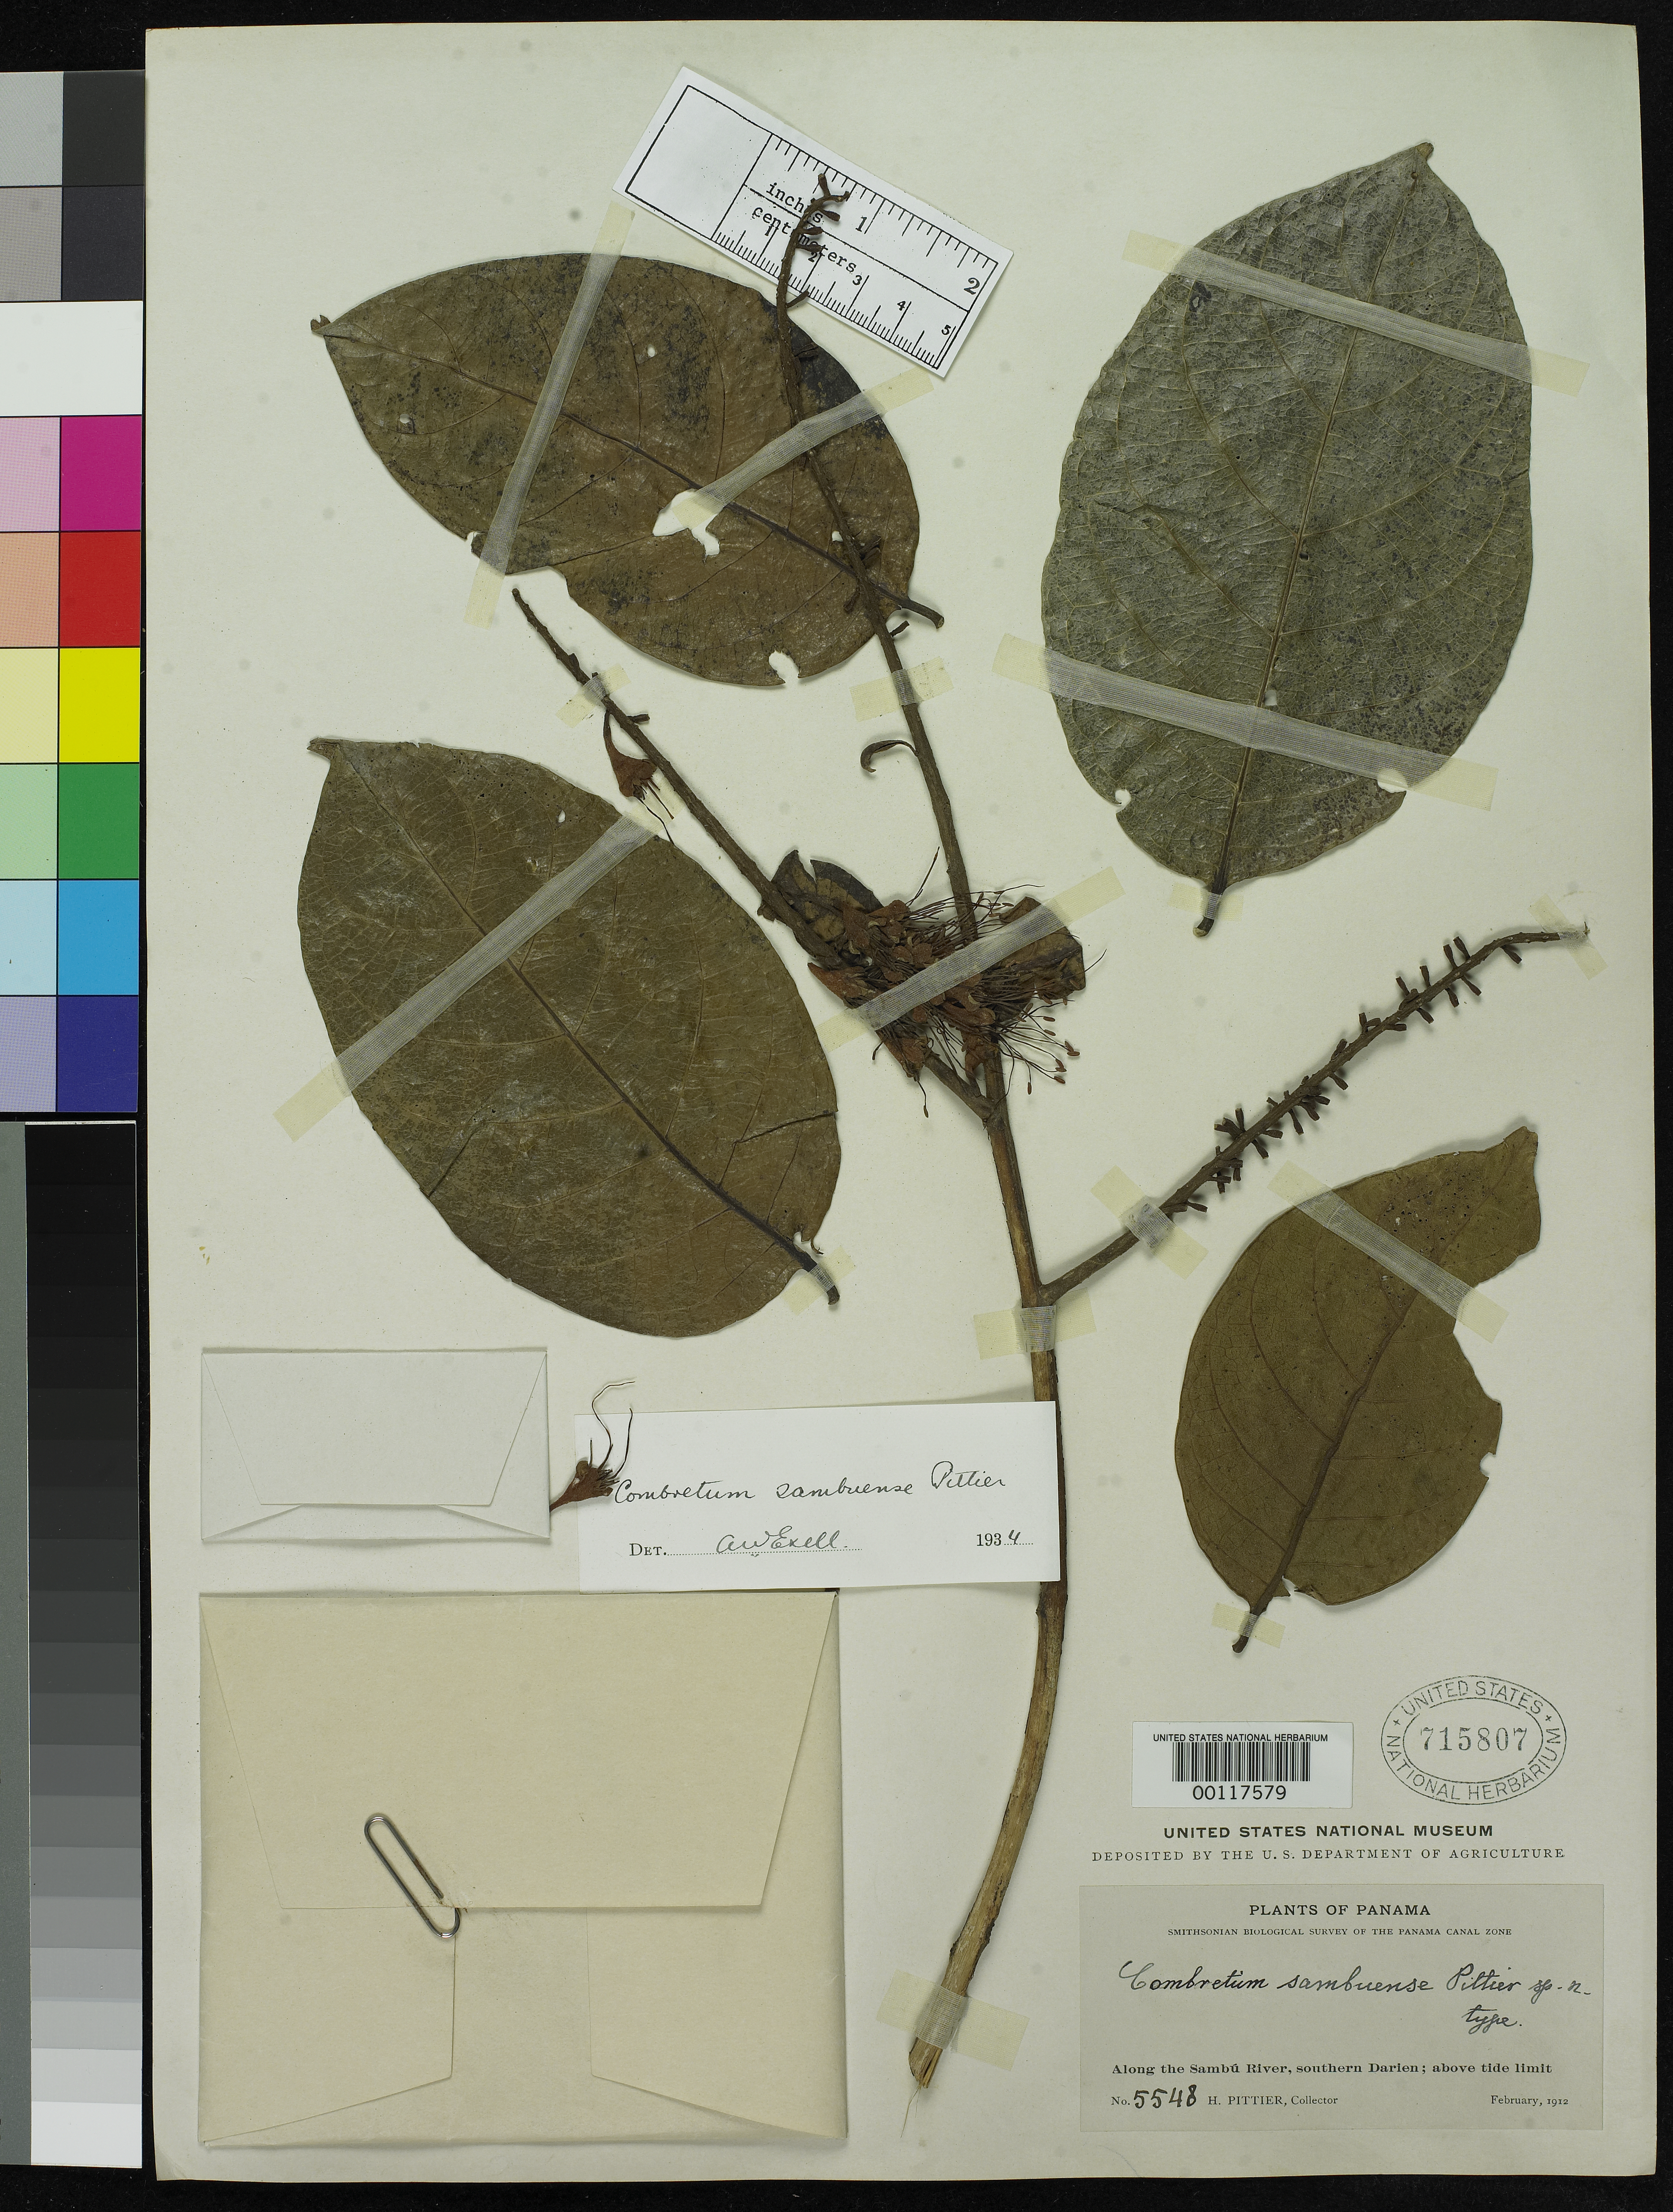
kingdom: Plantae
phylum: Tracheophyta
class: Magnoliopsida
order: Myrtales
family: Combretaceae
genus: Combretum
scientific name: Combretum sambuense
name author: Pittier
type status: Holotype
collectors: H. F. Pittier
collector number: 5548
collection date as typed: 01 Feb 1912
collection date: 1912-02-01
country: Panama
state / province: Panamá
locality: Along Sambu River, southern Darien.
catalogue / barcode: US 715807